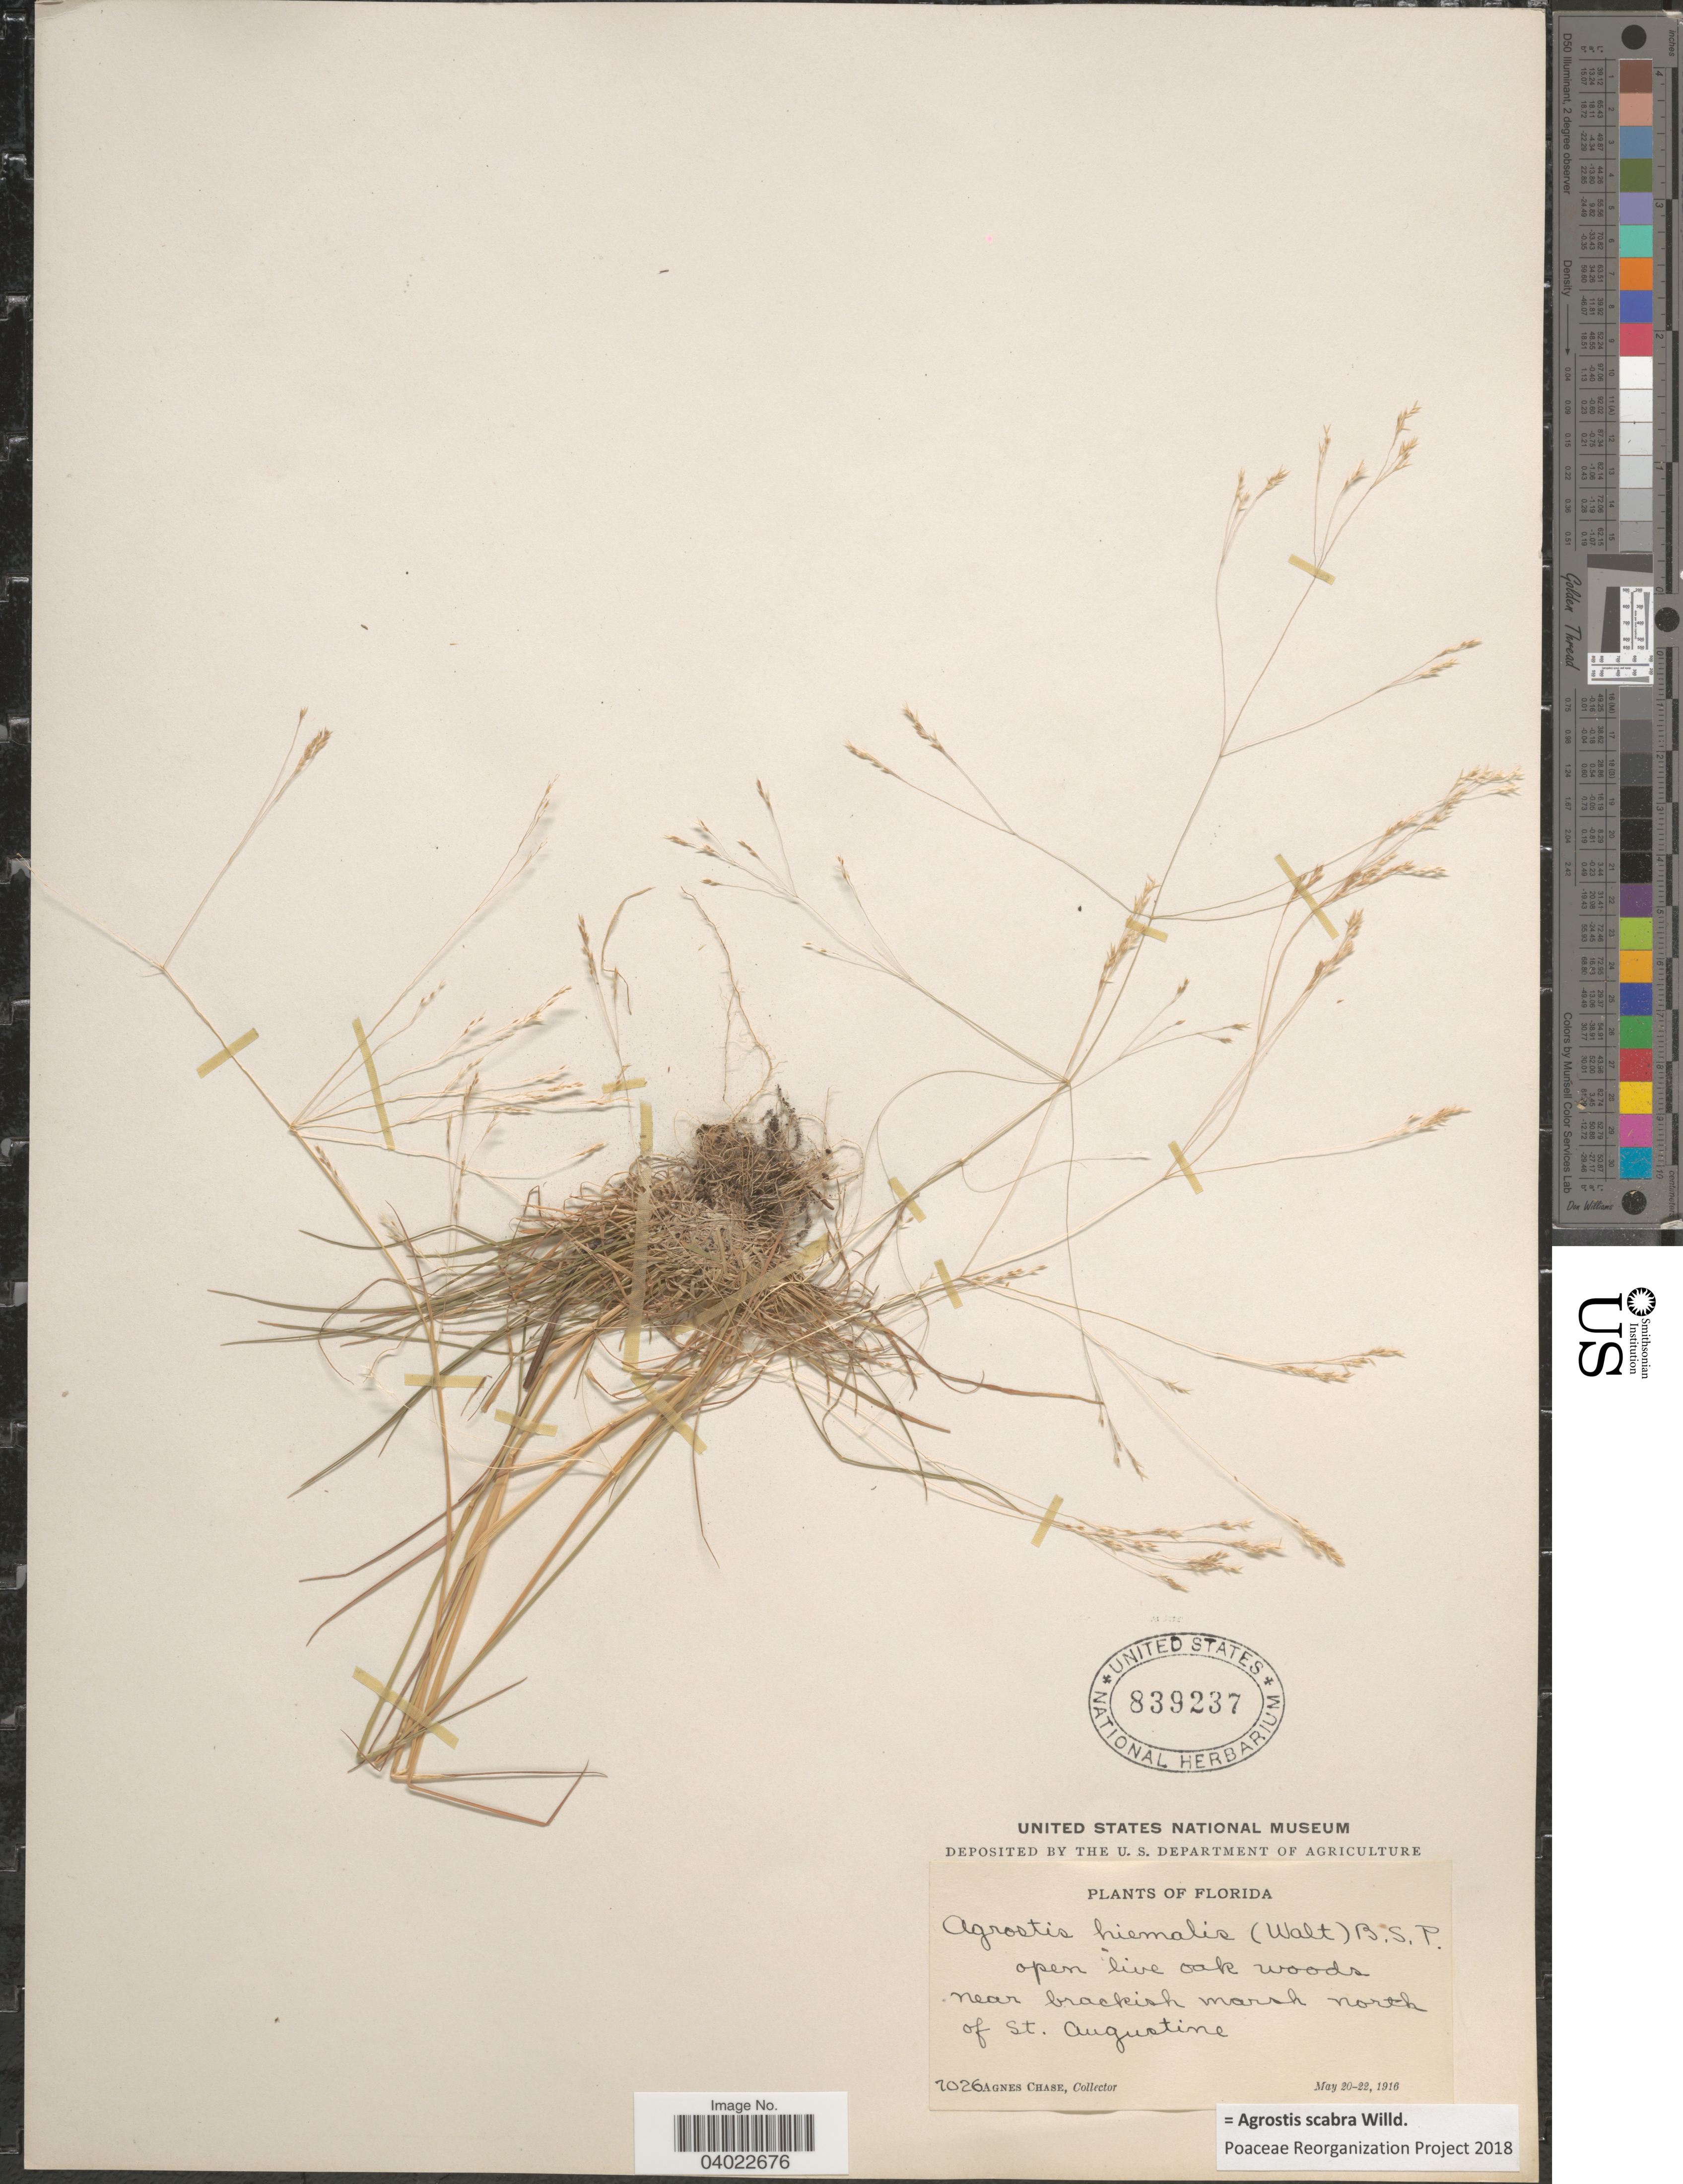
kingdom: Plantae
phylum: Tracheophyta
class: Liliopsida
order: Poales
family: Poaceae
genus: Agrostis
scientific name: Agrostis scabra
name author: Willd.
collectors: A. Chase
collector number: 7026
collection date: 1916-05-20/1916-05-22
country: United States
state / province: Florida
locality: Near brackish marsh north of St. Augustine.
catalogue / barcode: US 839237